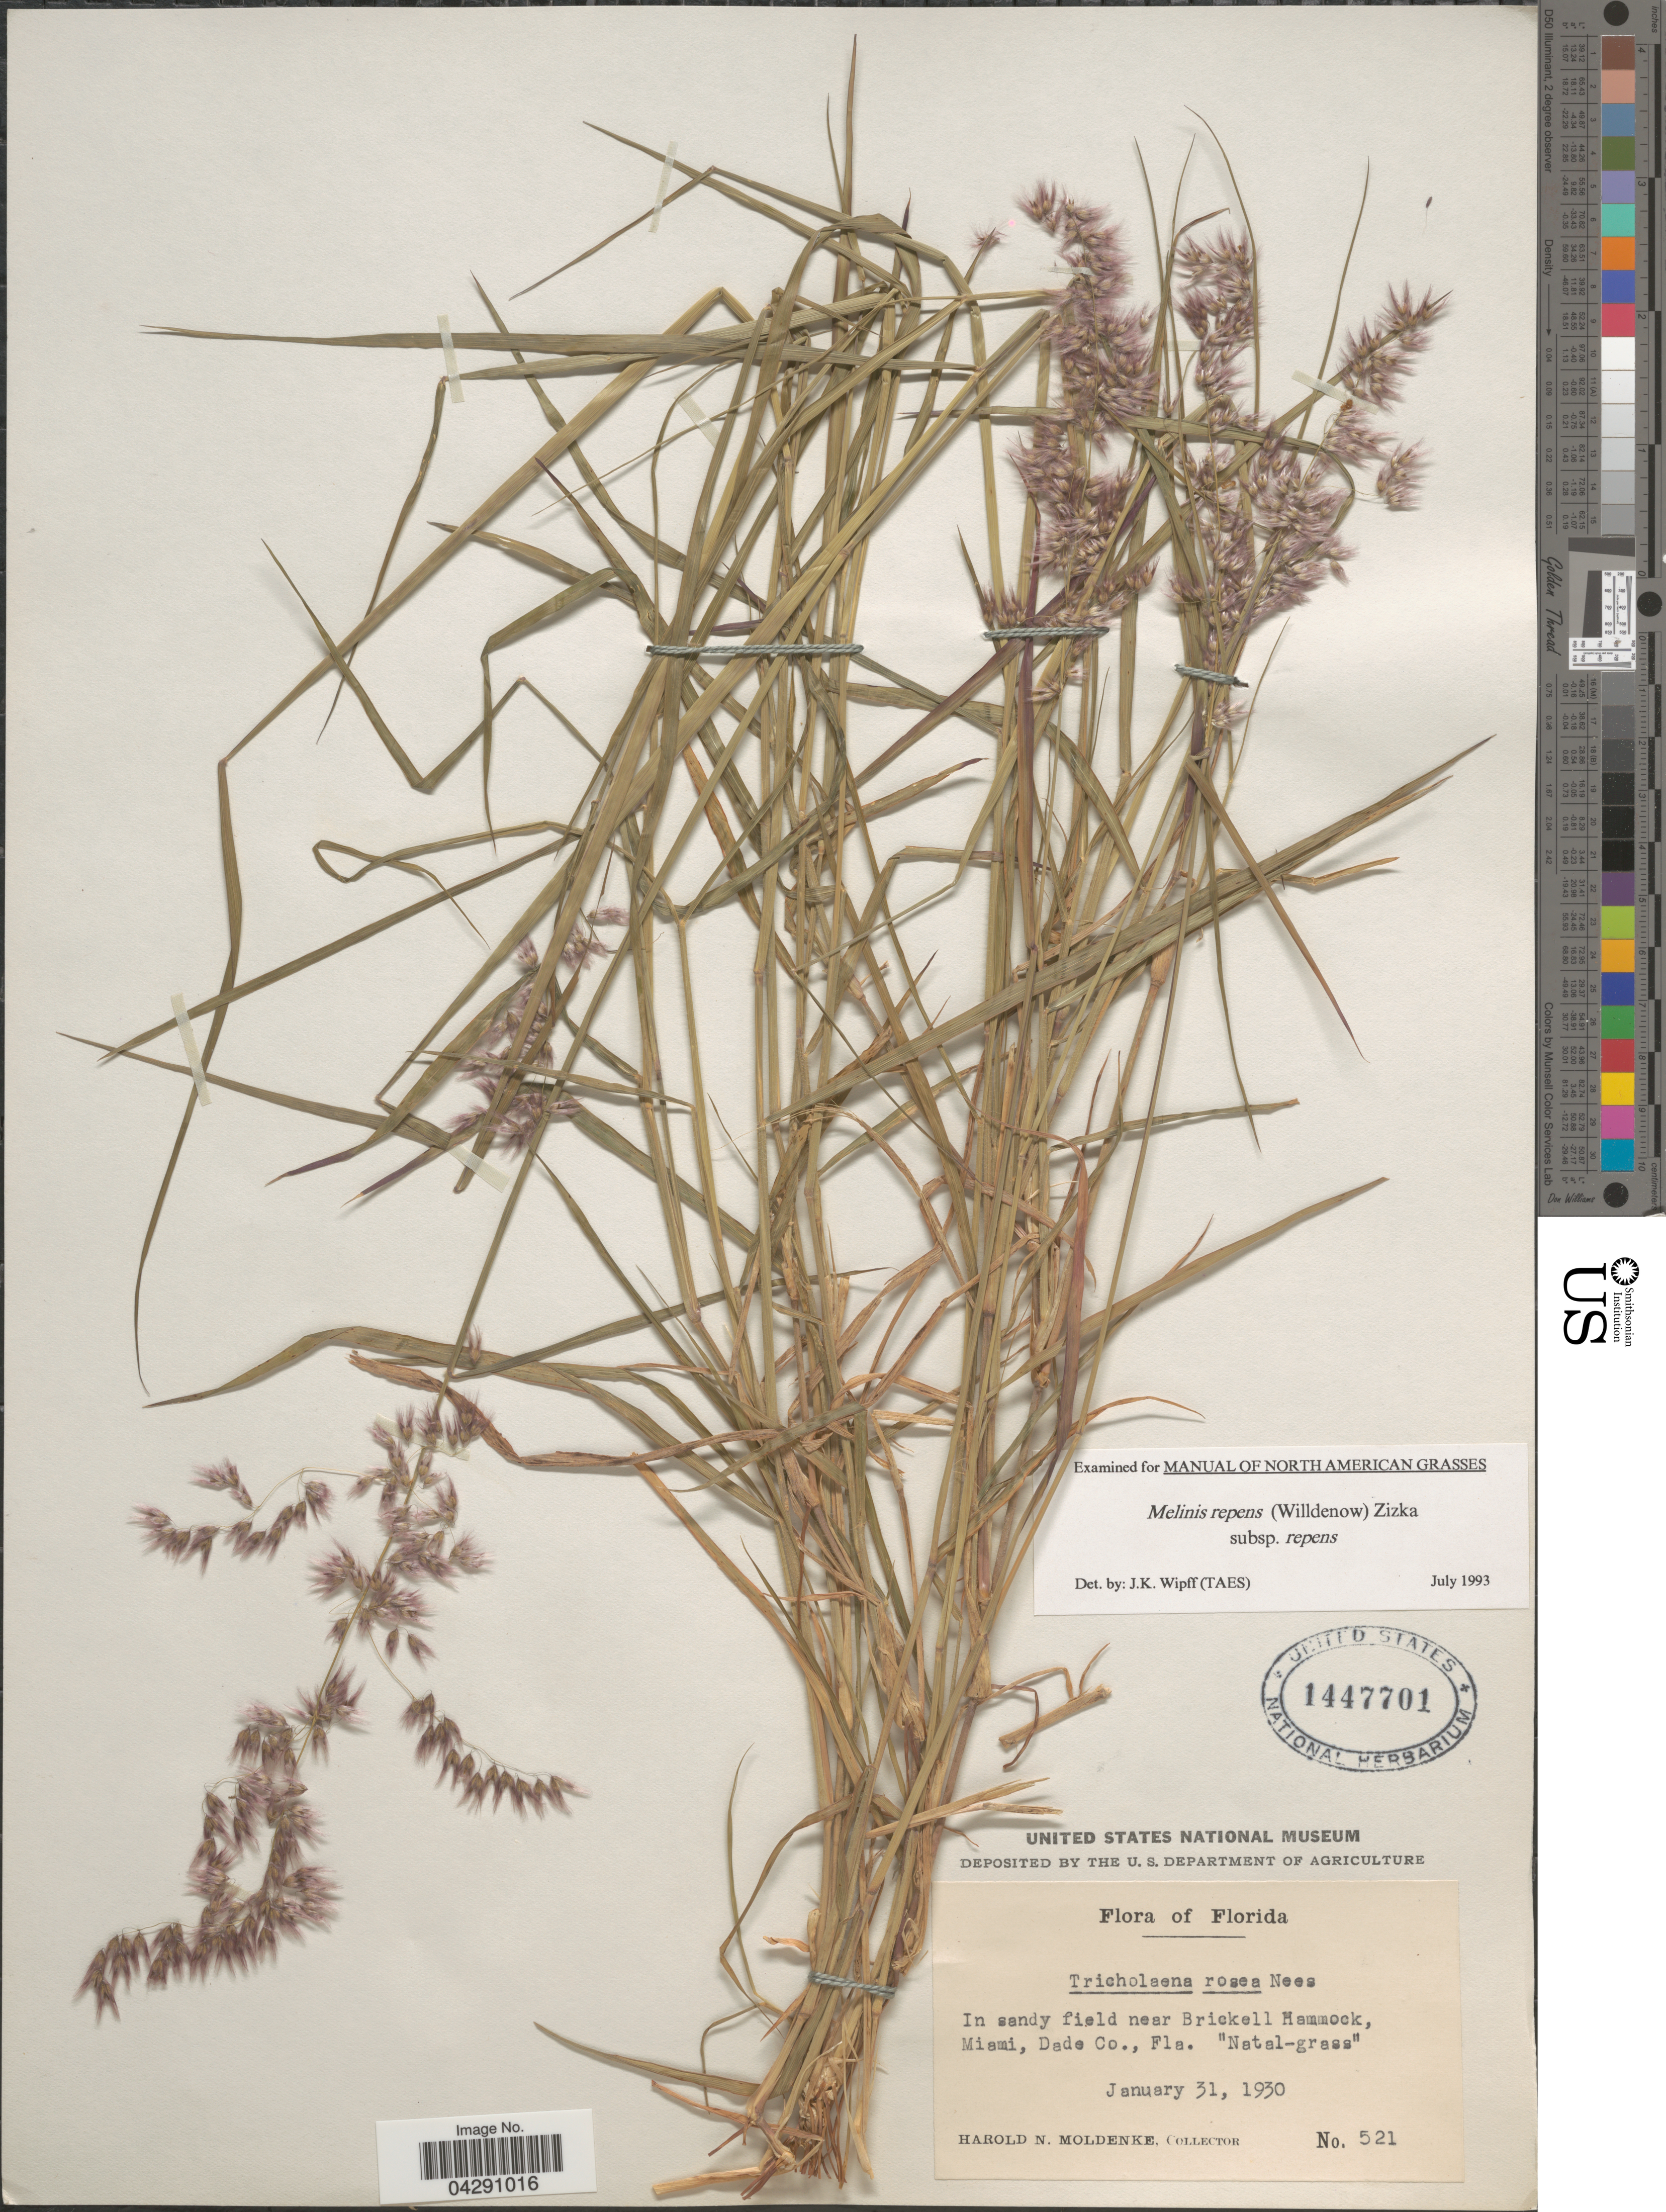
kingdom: Plantae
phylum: Tracheophyta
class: Liliopsida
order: Poales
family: Poaceae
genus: Melinis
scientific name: Melinis repens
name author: (Willd.) Zizka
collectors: H. N. Moldenke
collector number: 521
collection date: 1930-01-31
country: United States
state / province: Florida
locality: Near Brickell Hammock, Miami, Dade Co.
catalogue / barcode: US 1447701